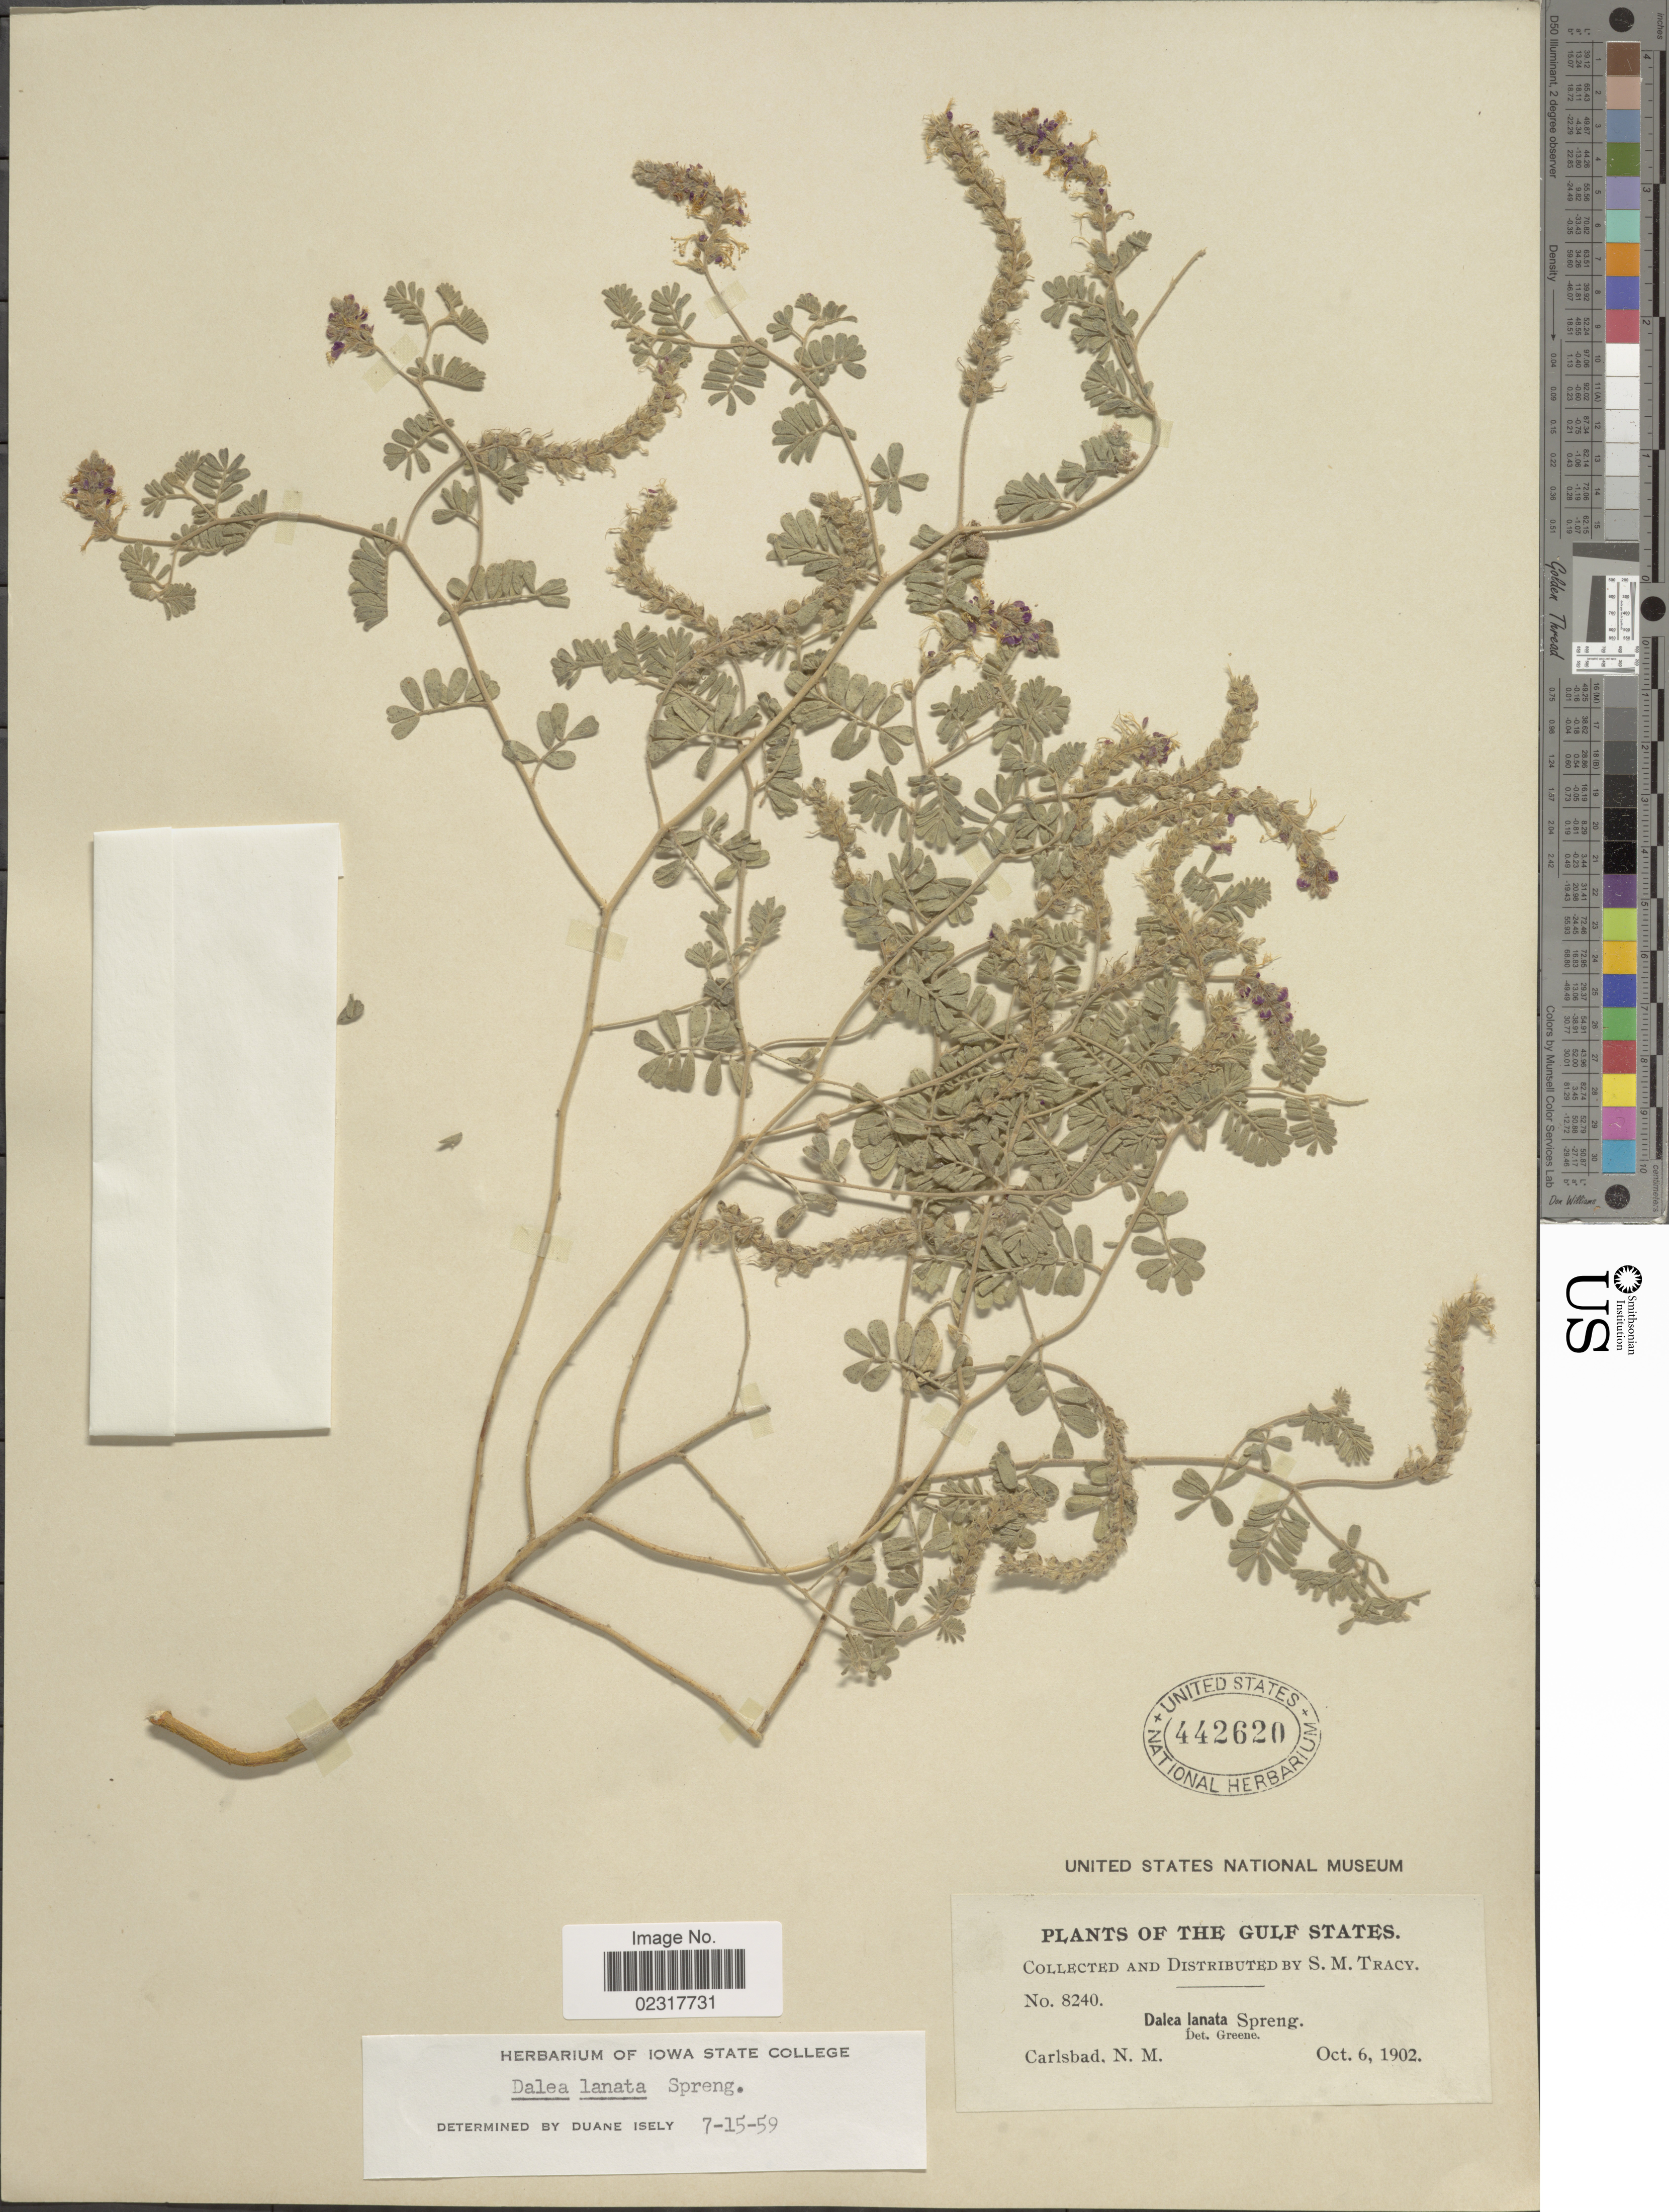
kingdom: Plantae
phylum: Tracheophyta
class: Magnoliopsida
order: Fabales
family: Fabaceae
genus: Dalea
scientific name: Dalea lanata var. lanata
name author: Spreng.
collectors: S. M. Tracy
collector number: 8240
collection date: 1902-10-06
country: United States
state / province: New Mexico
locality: The Gulf States, Carlsbad, N. M.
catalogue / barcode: US 442620